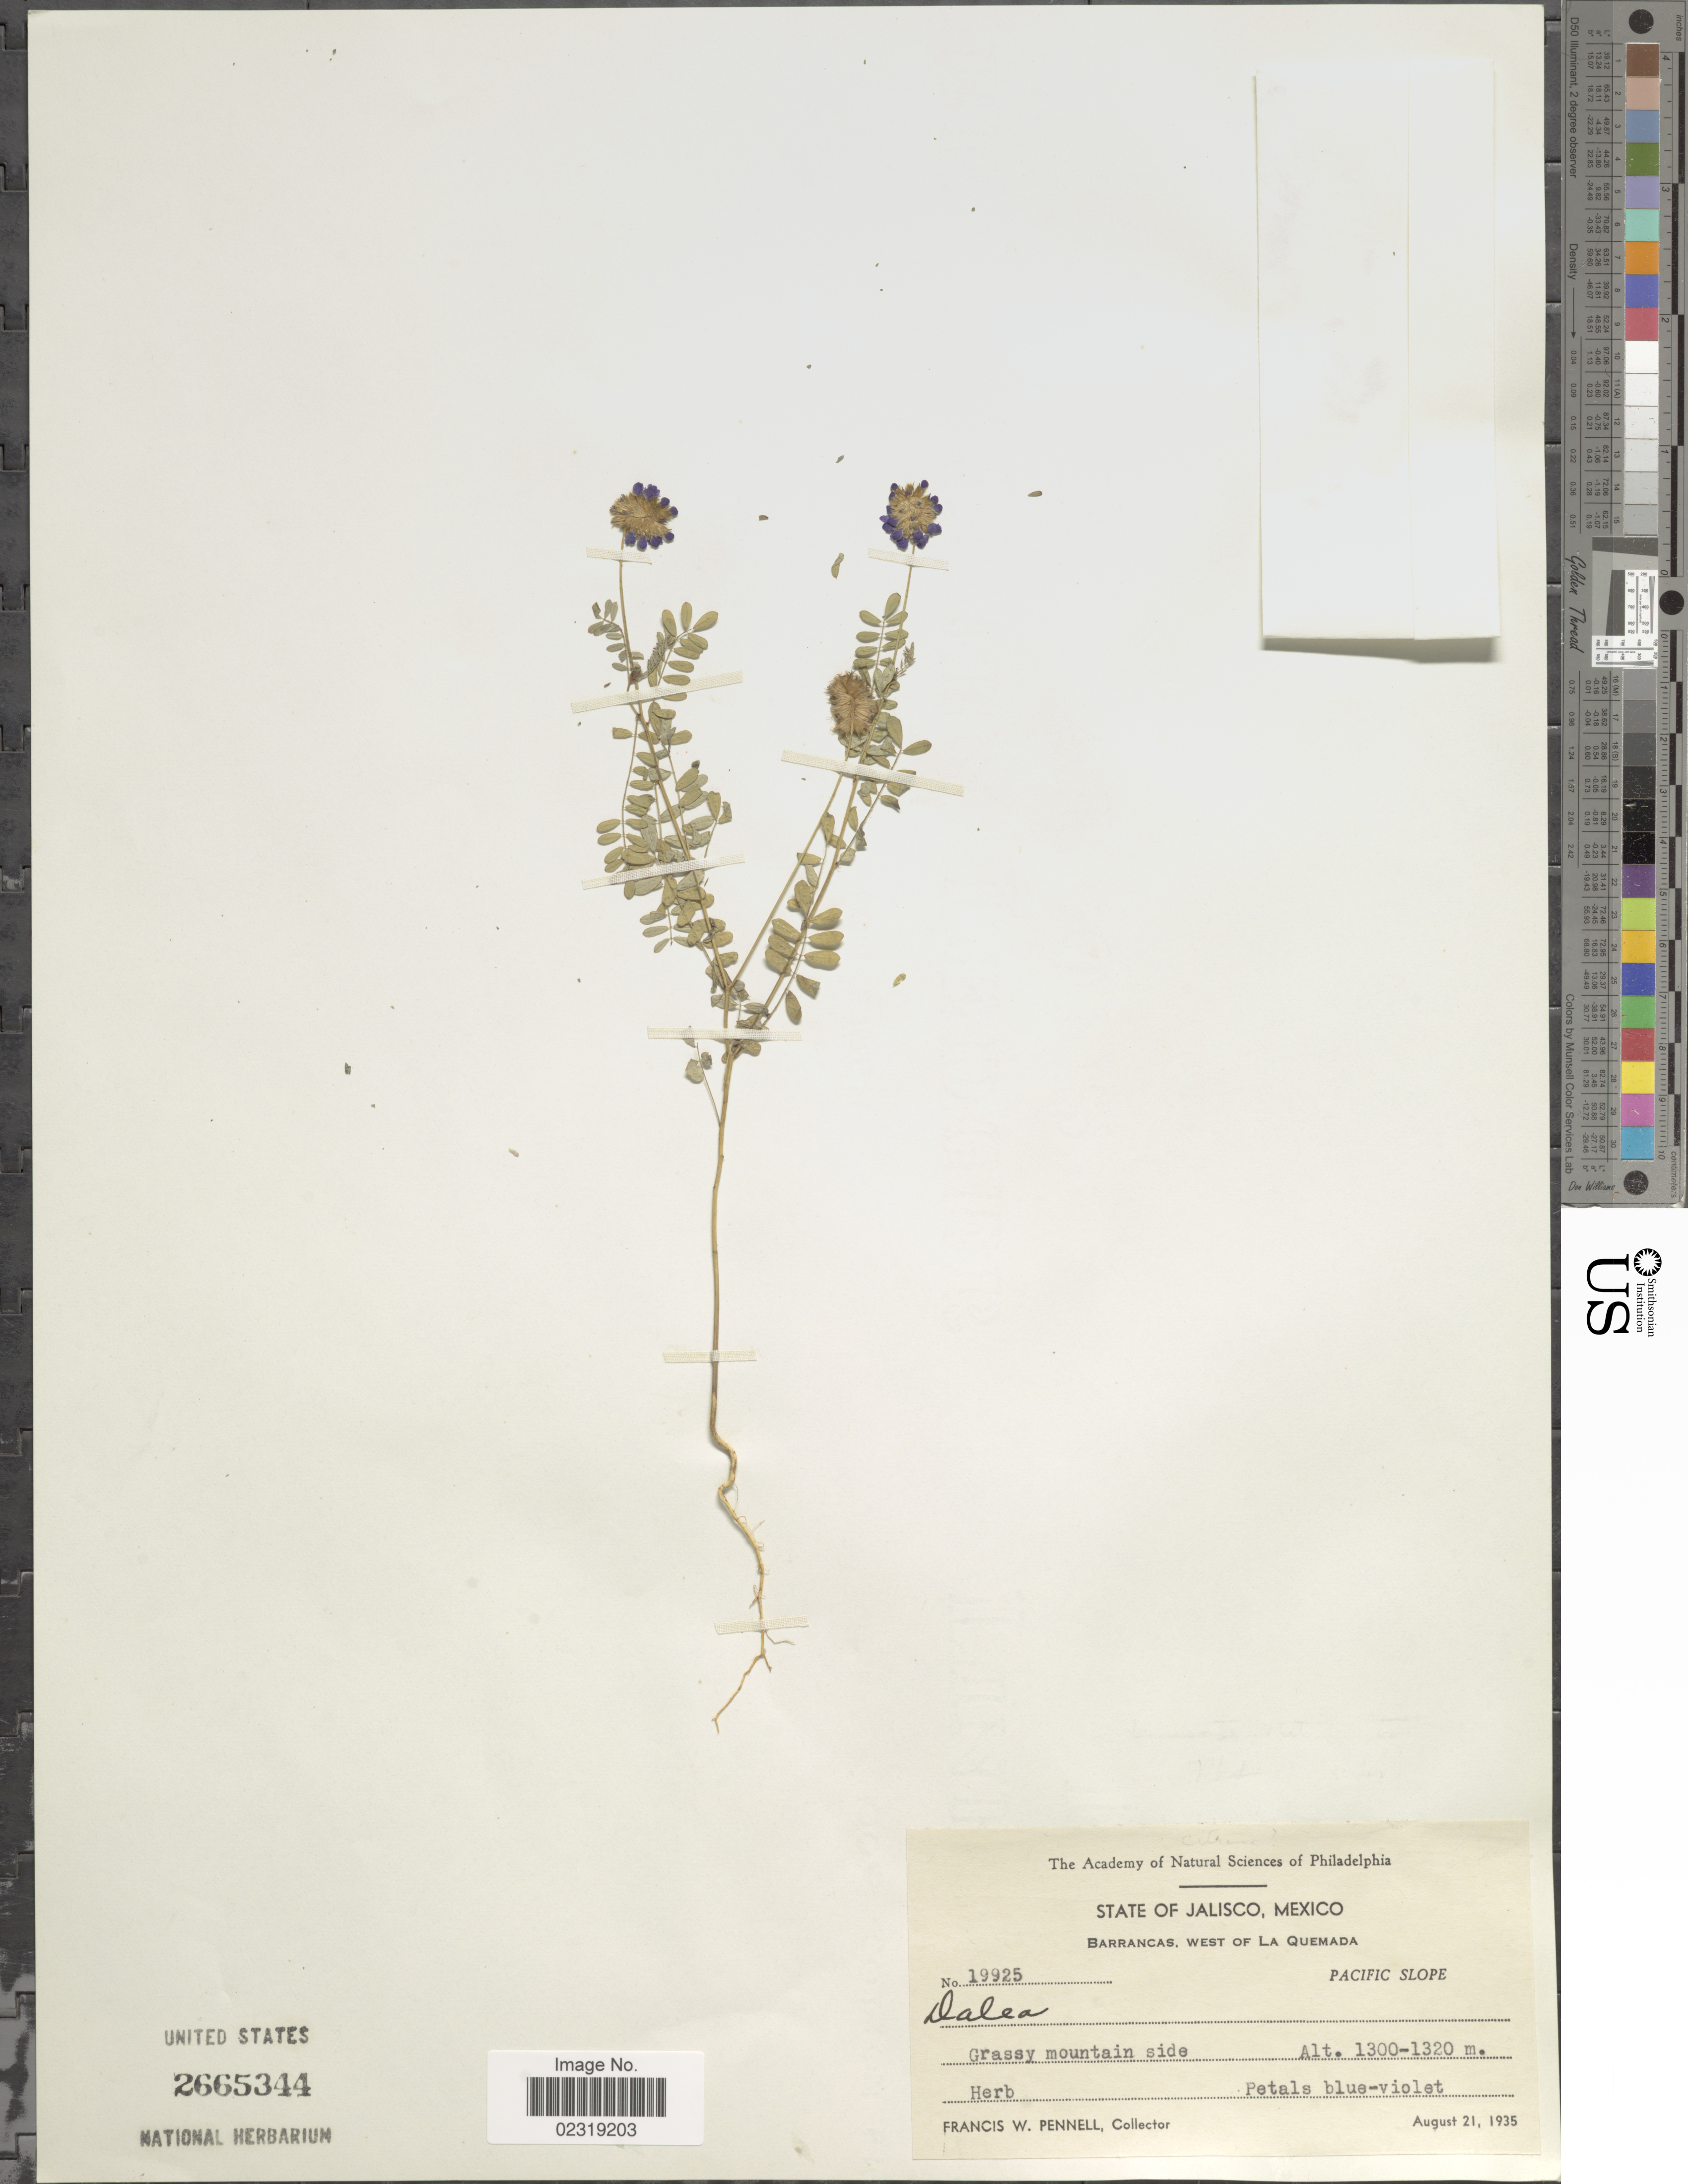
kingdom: Plantae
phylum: Tracheophyta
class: Magnoliopsida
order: Fabales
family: Fabaceae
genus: Dalea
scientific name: Dalea foliolosa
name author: (Aiton) Barneby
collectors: F. W. Pennell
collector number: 19925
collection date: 1935-08-21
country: Mexico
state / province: Jalisco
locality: State of Jalisco. Barrancas, West of La Quemada. Pacific Slope. Grassy mountain side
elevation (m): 1300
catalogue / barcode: US 2665344